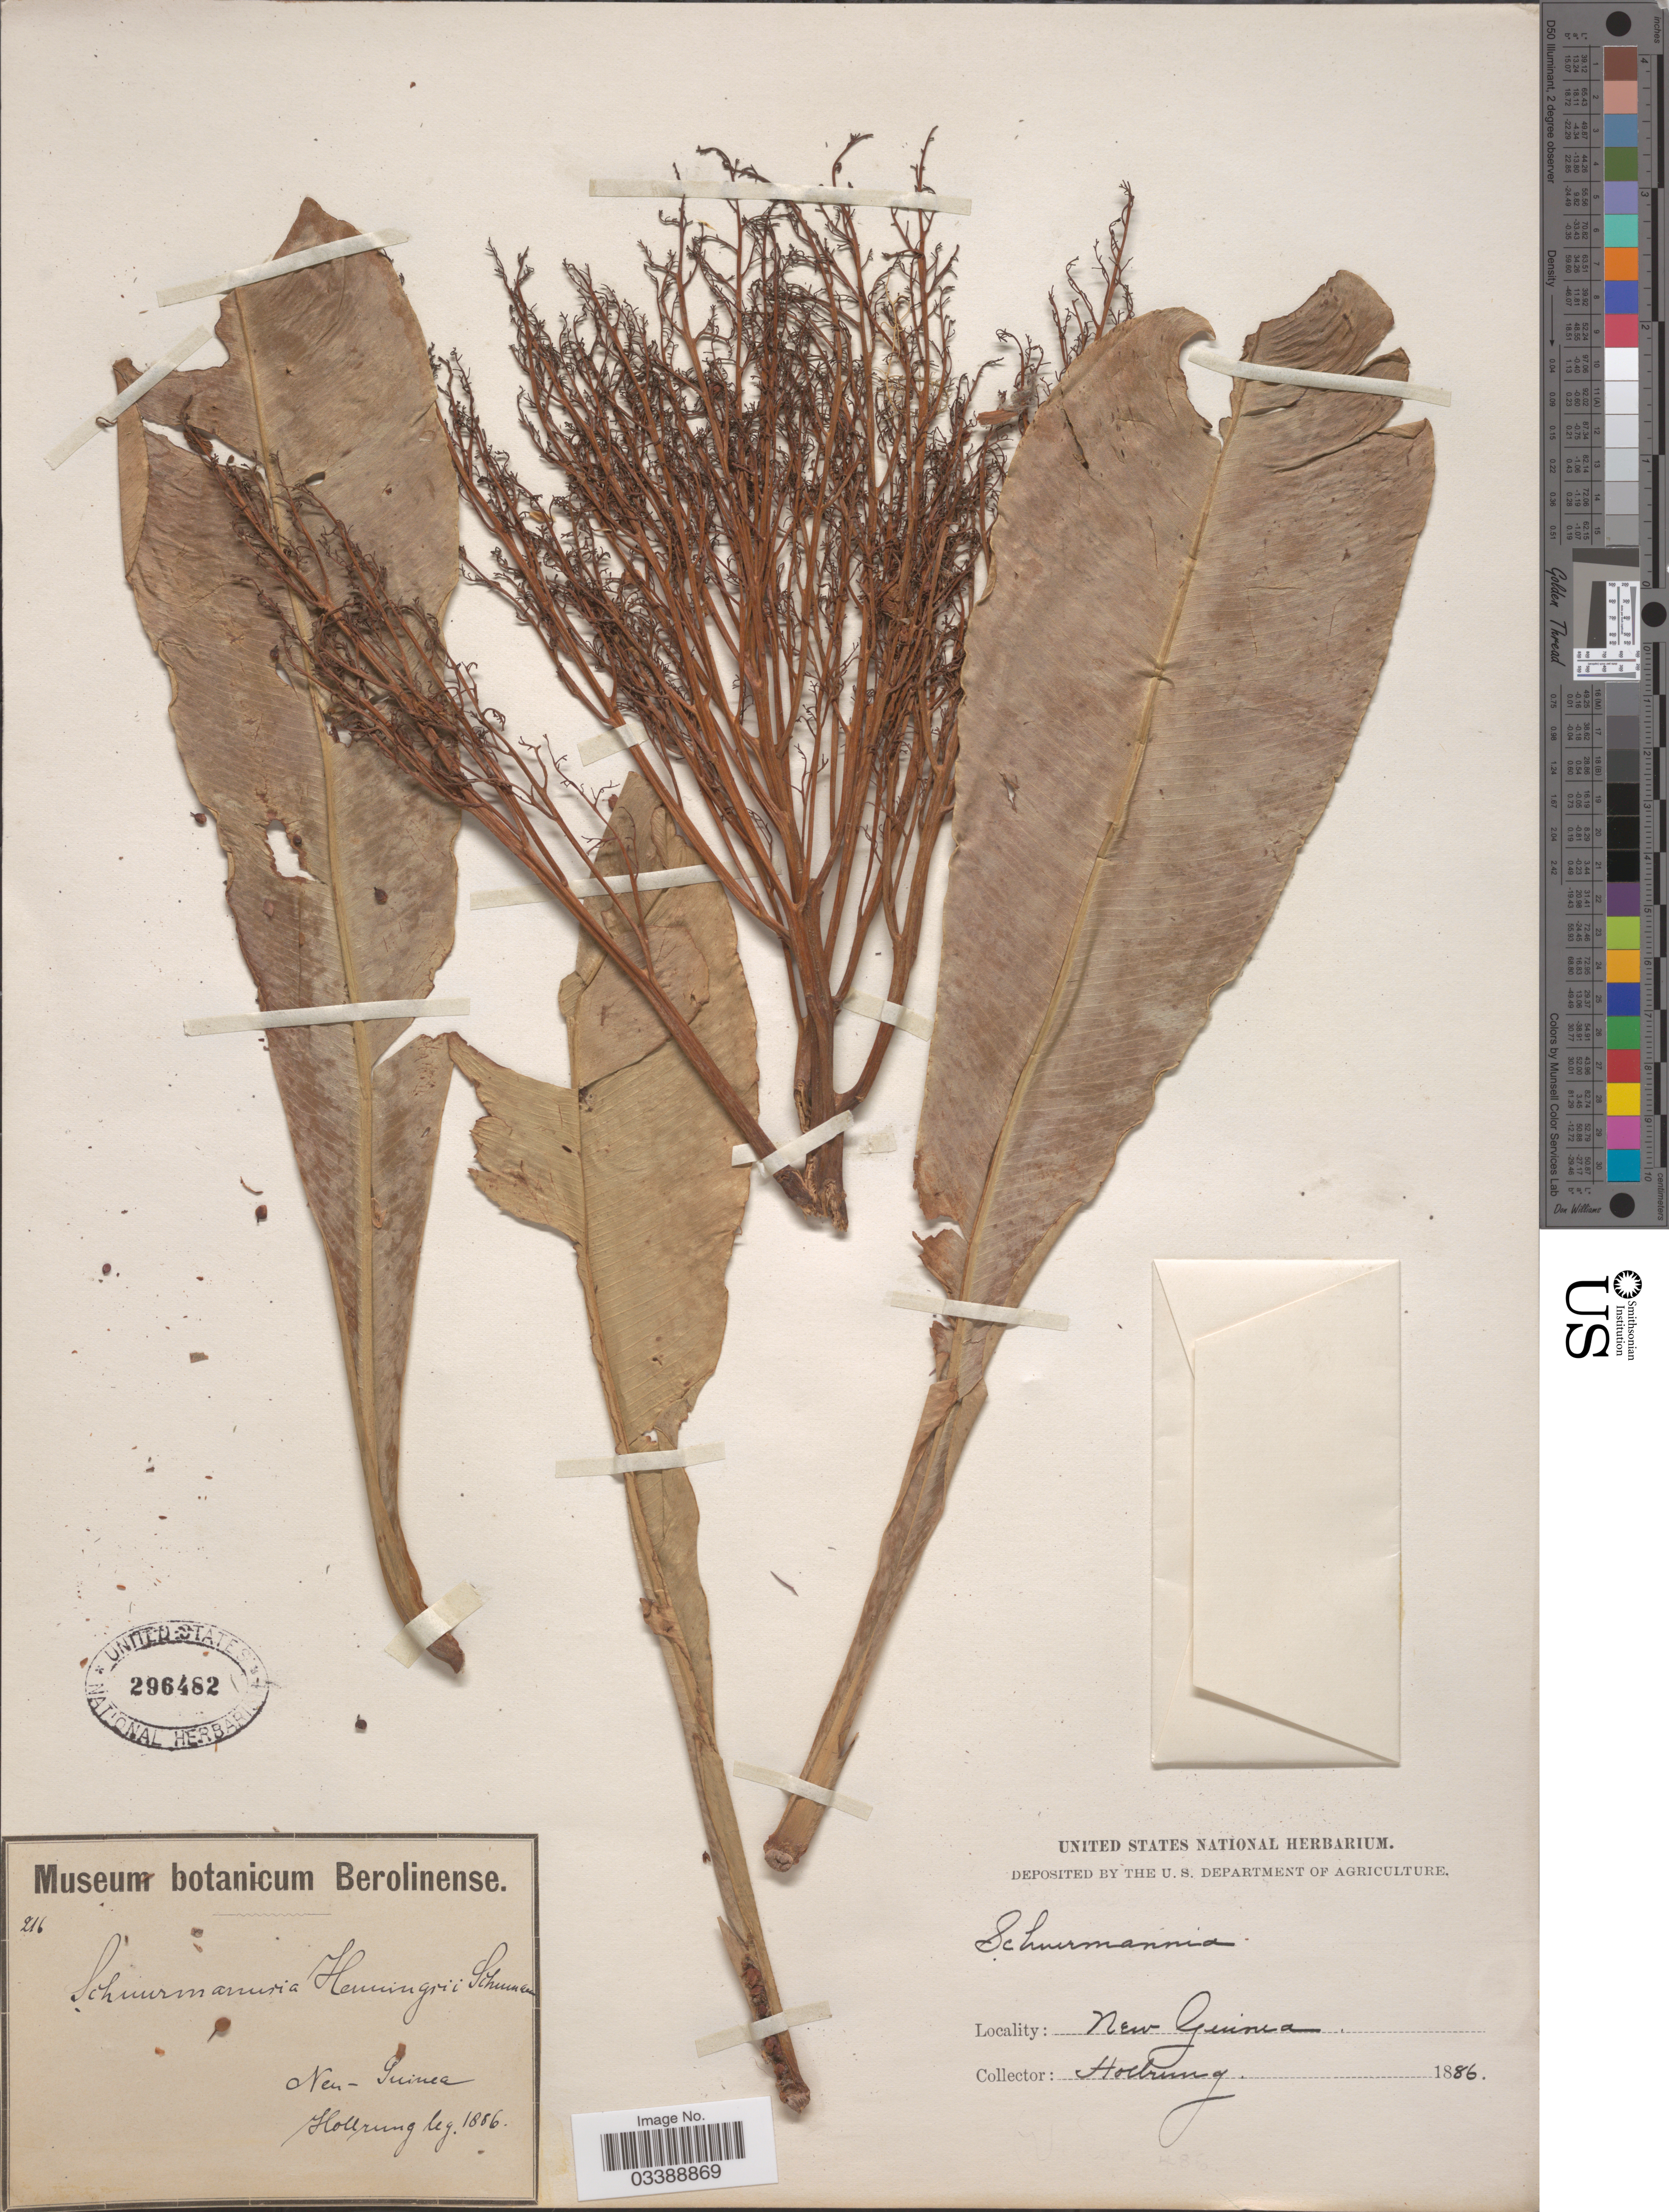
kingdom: Plantae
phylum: Tracheophyta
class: Magnoliopsida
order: Malpighiales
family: Ochnaceae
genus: Schuurmansia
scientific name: Schuurmansia henningsii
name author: K. Schum.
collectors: Hollrung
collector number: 216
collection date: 1886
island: New Guinea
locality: New Guinea.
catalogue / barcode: US 296482